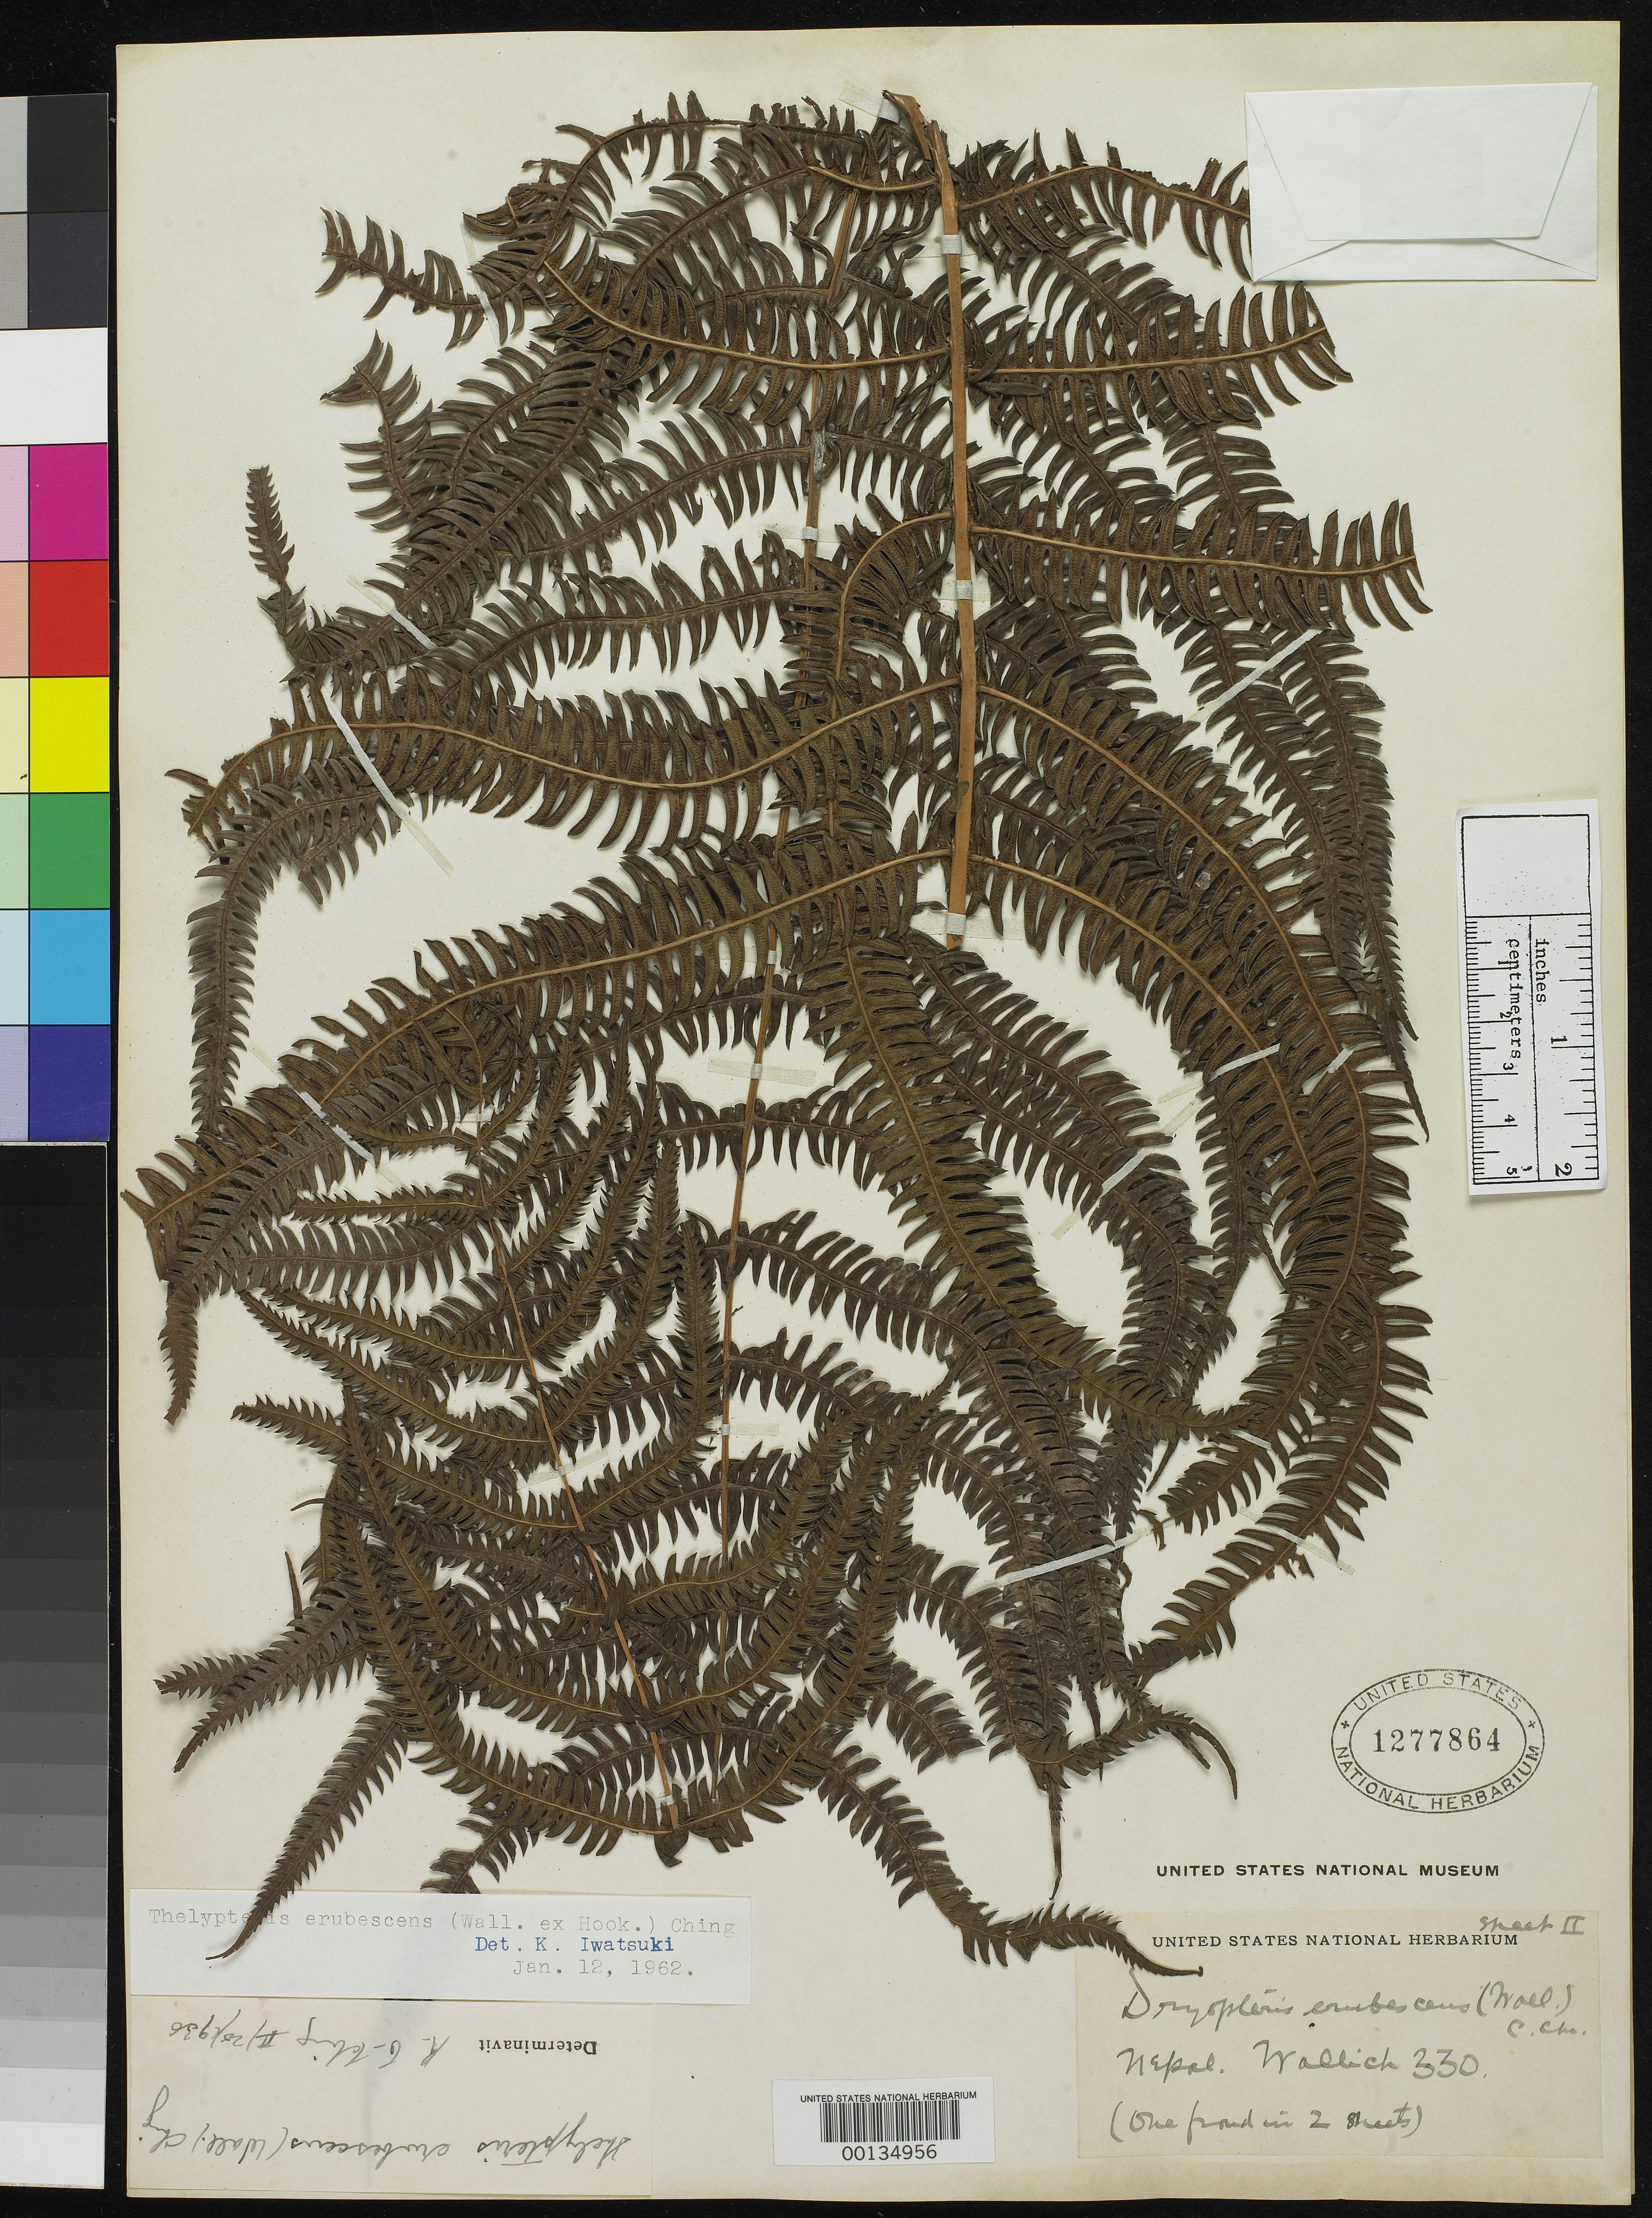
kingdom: Plantae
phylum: Tracheophyta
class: Polypodiopsida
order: Polypodiales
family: Polypodiaceae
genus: Polypodium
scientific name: Polypodium erubescens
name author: Wall. ex Hook.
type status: Type Collection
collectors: N. Wallich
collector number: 330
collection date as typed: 1828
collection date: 1828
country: Nepal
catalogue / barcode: US 1277864